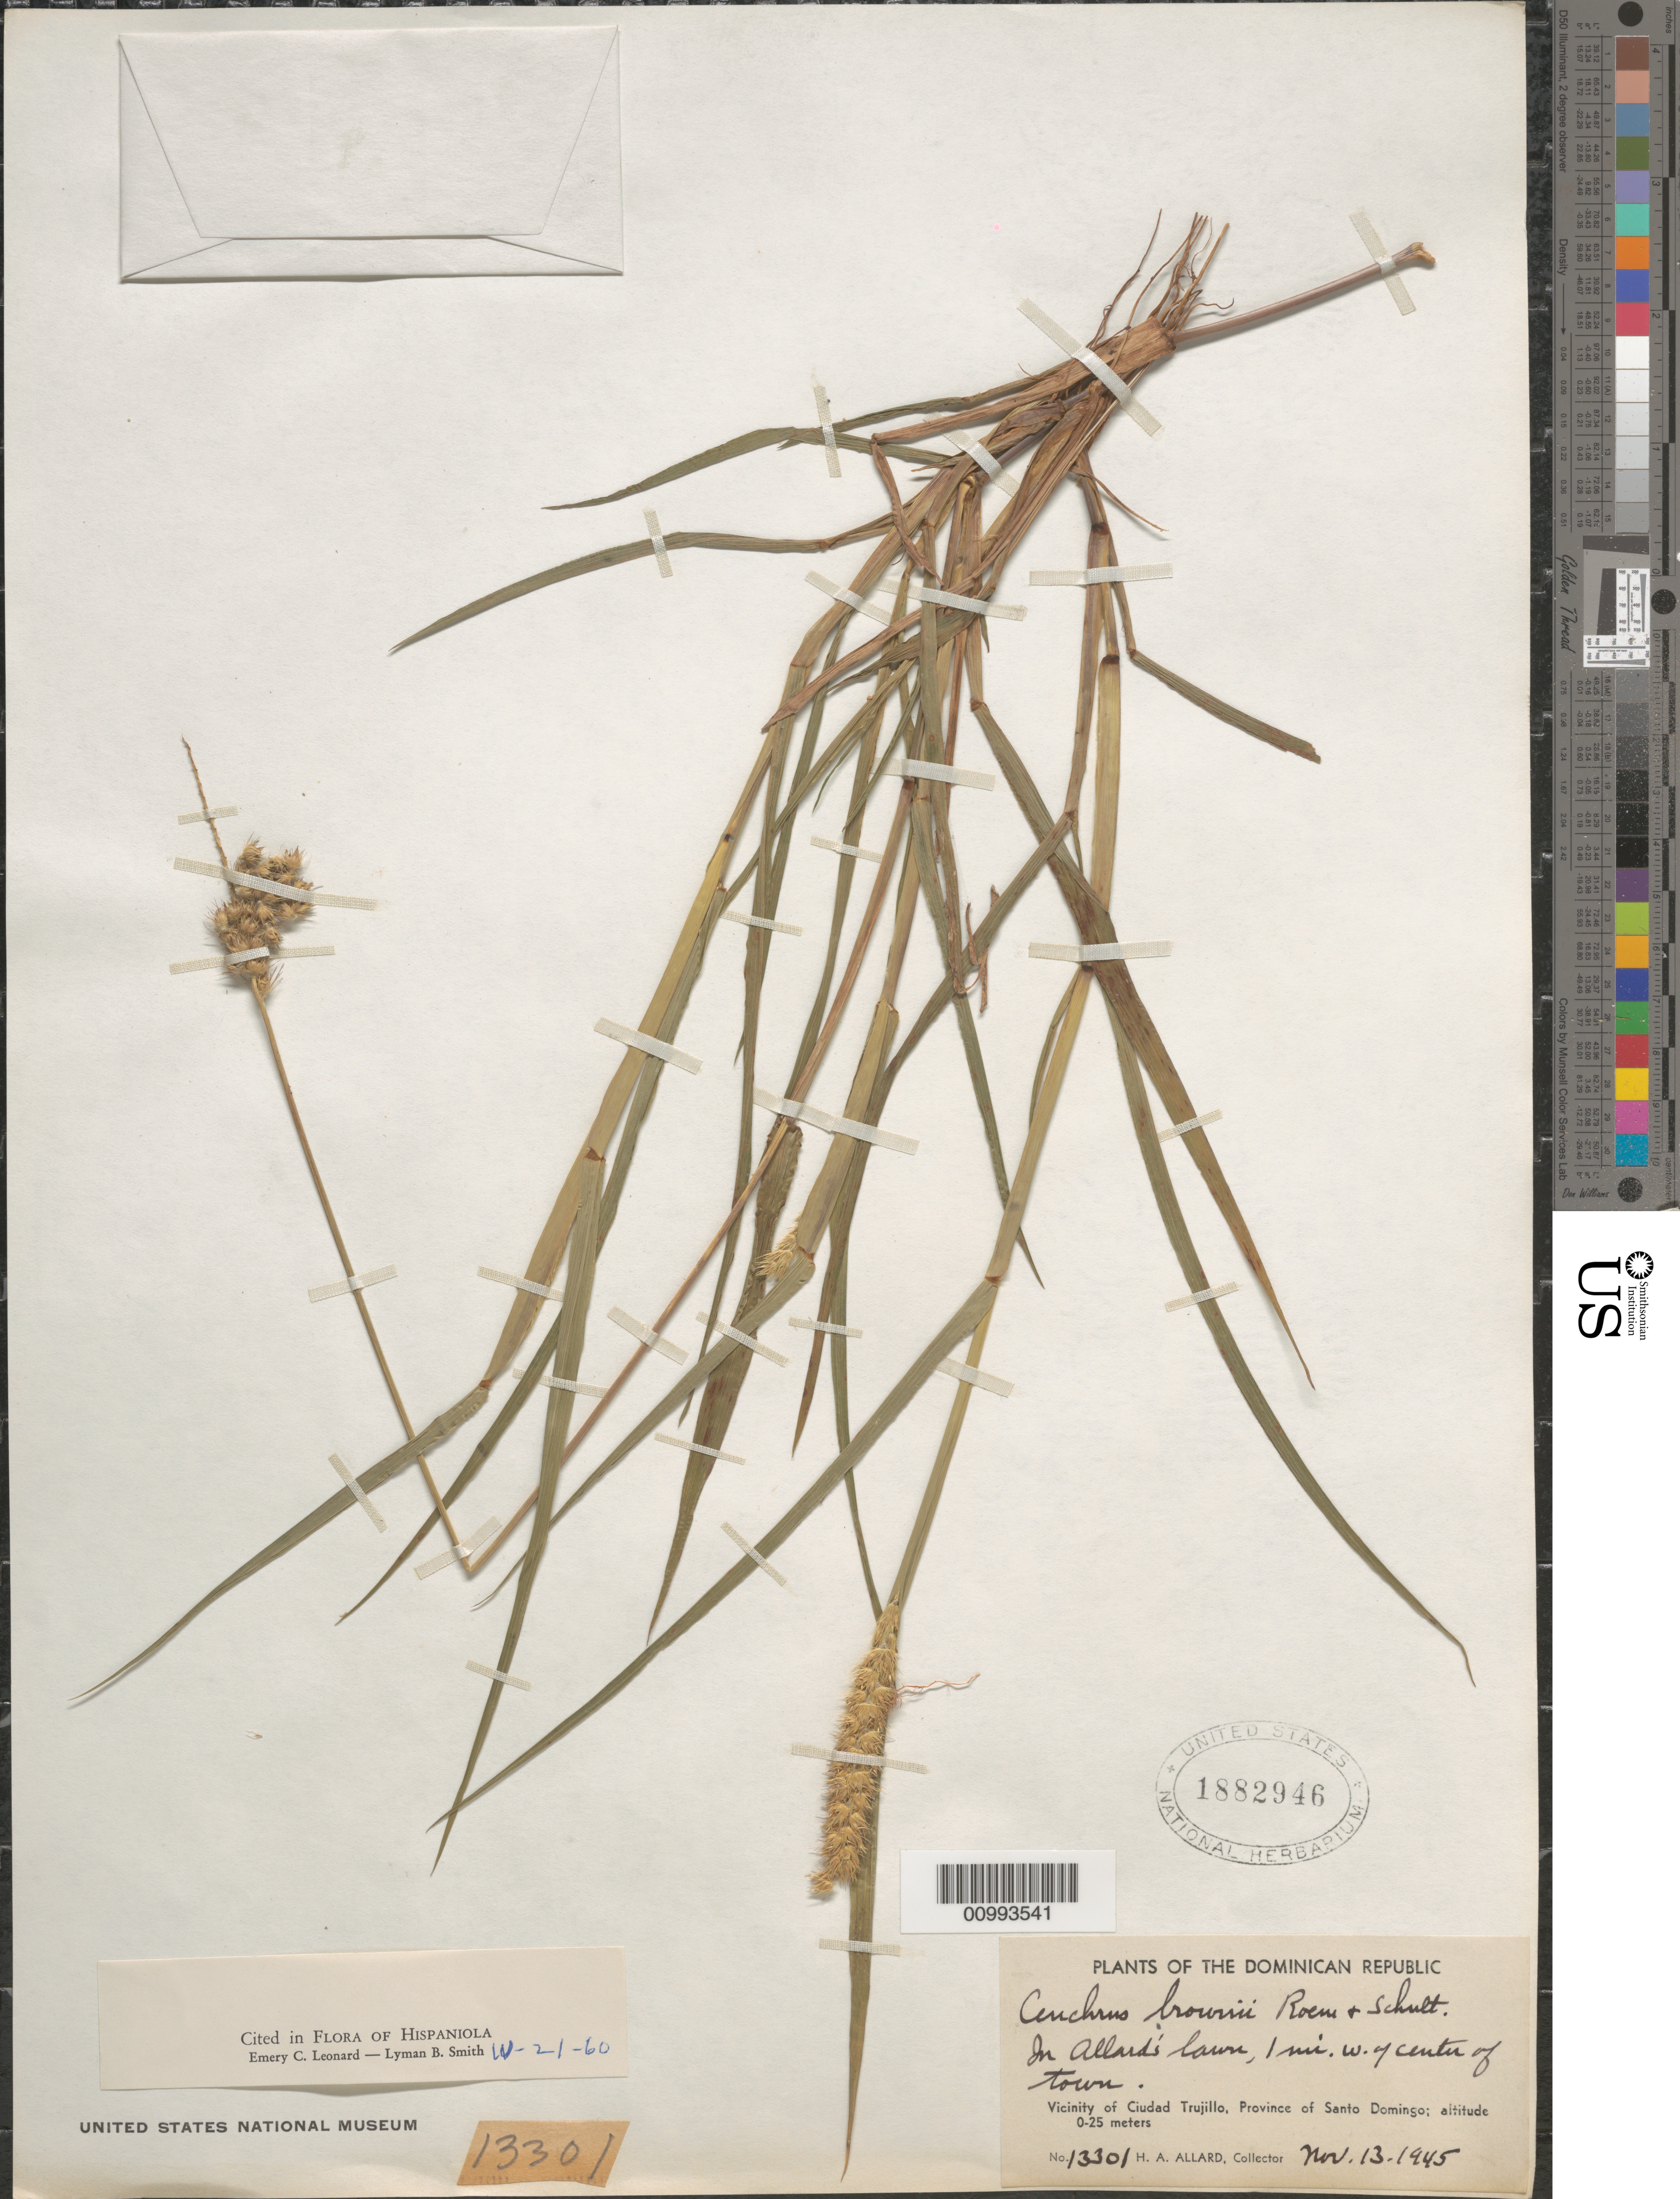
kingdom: Plantae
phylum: Tracheophyta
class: Liliopsida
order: Poales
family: Poaceae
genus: Cenchrus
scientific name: Cenchrus brownii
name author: Roem. & Schult.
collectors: H. A. Allard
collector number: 13301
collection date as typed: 13 Nov 1945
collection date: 1945-11-13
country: Dominican Republic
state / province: Distrito Nacional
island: Hispaniola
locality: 1 mile west of center of Santo Domingo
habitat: on lawn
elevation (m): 0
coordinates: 0 N, 0 E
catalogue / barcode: US 1882946